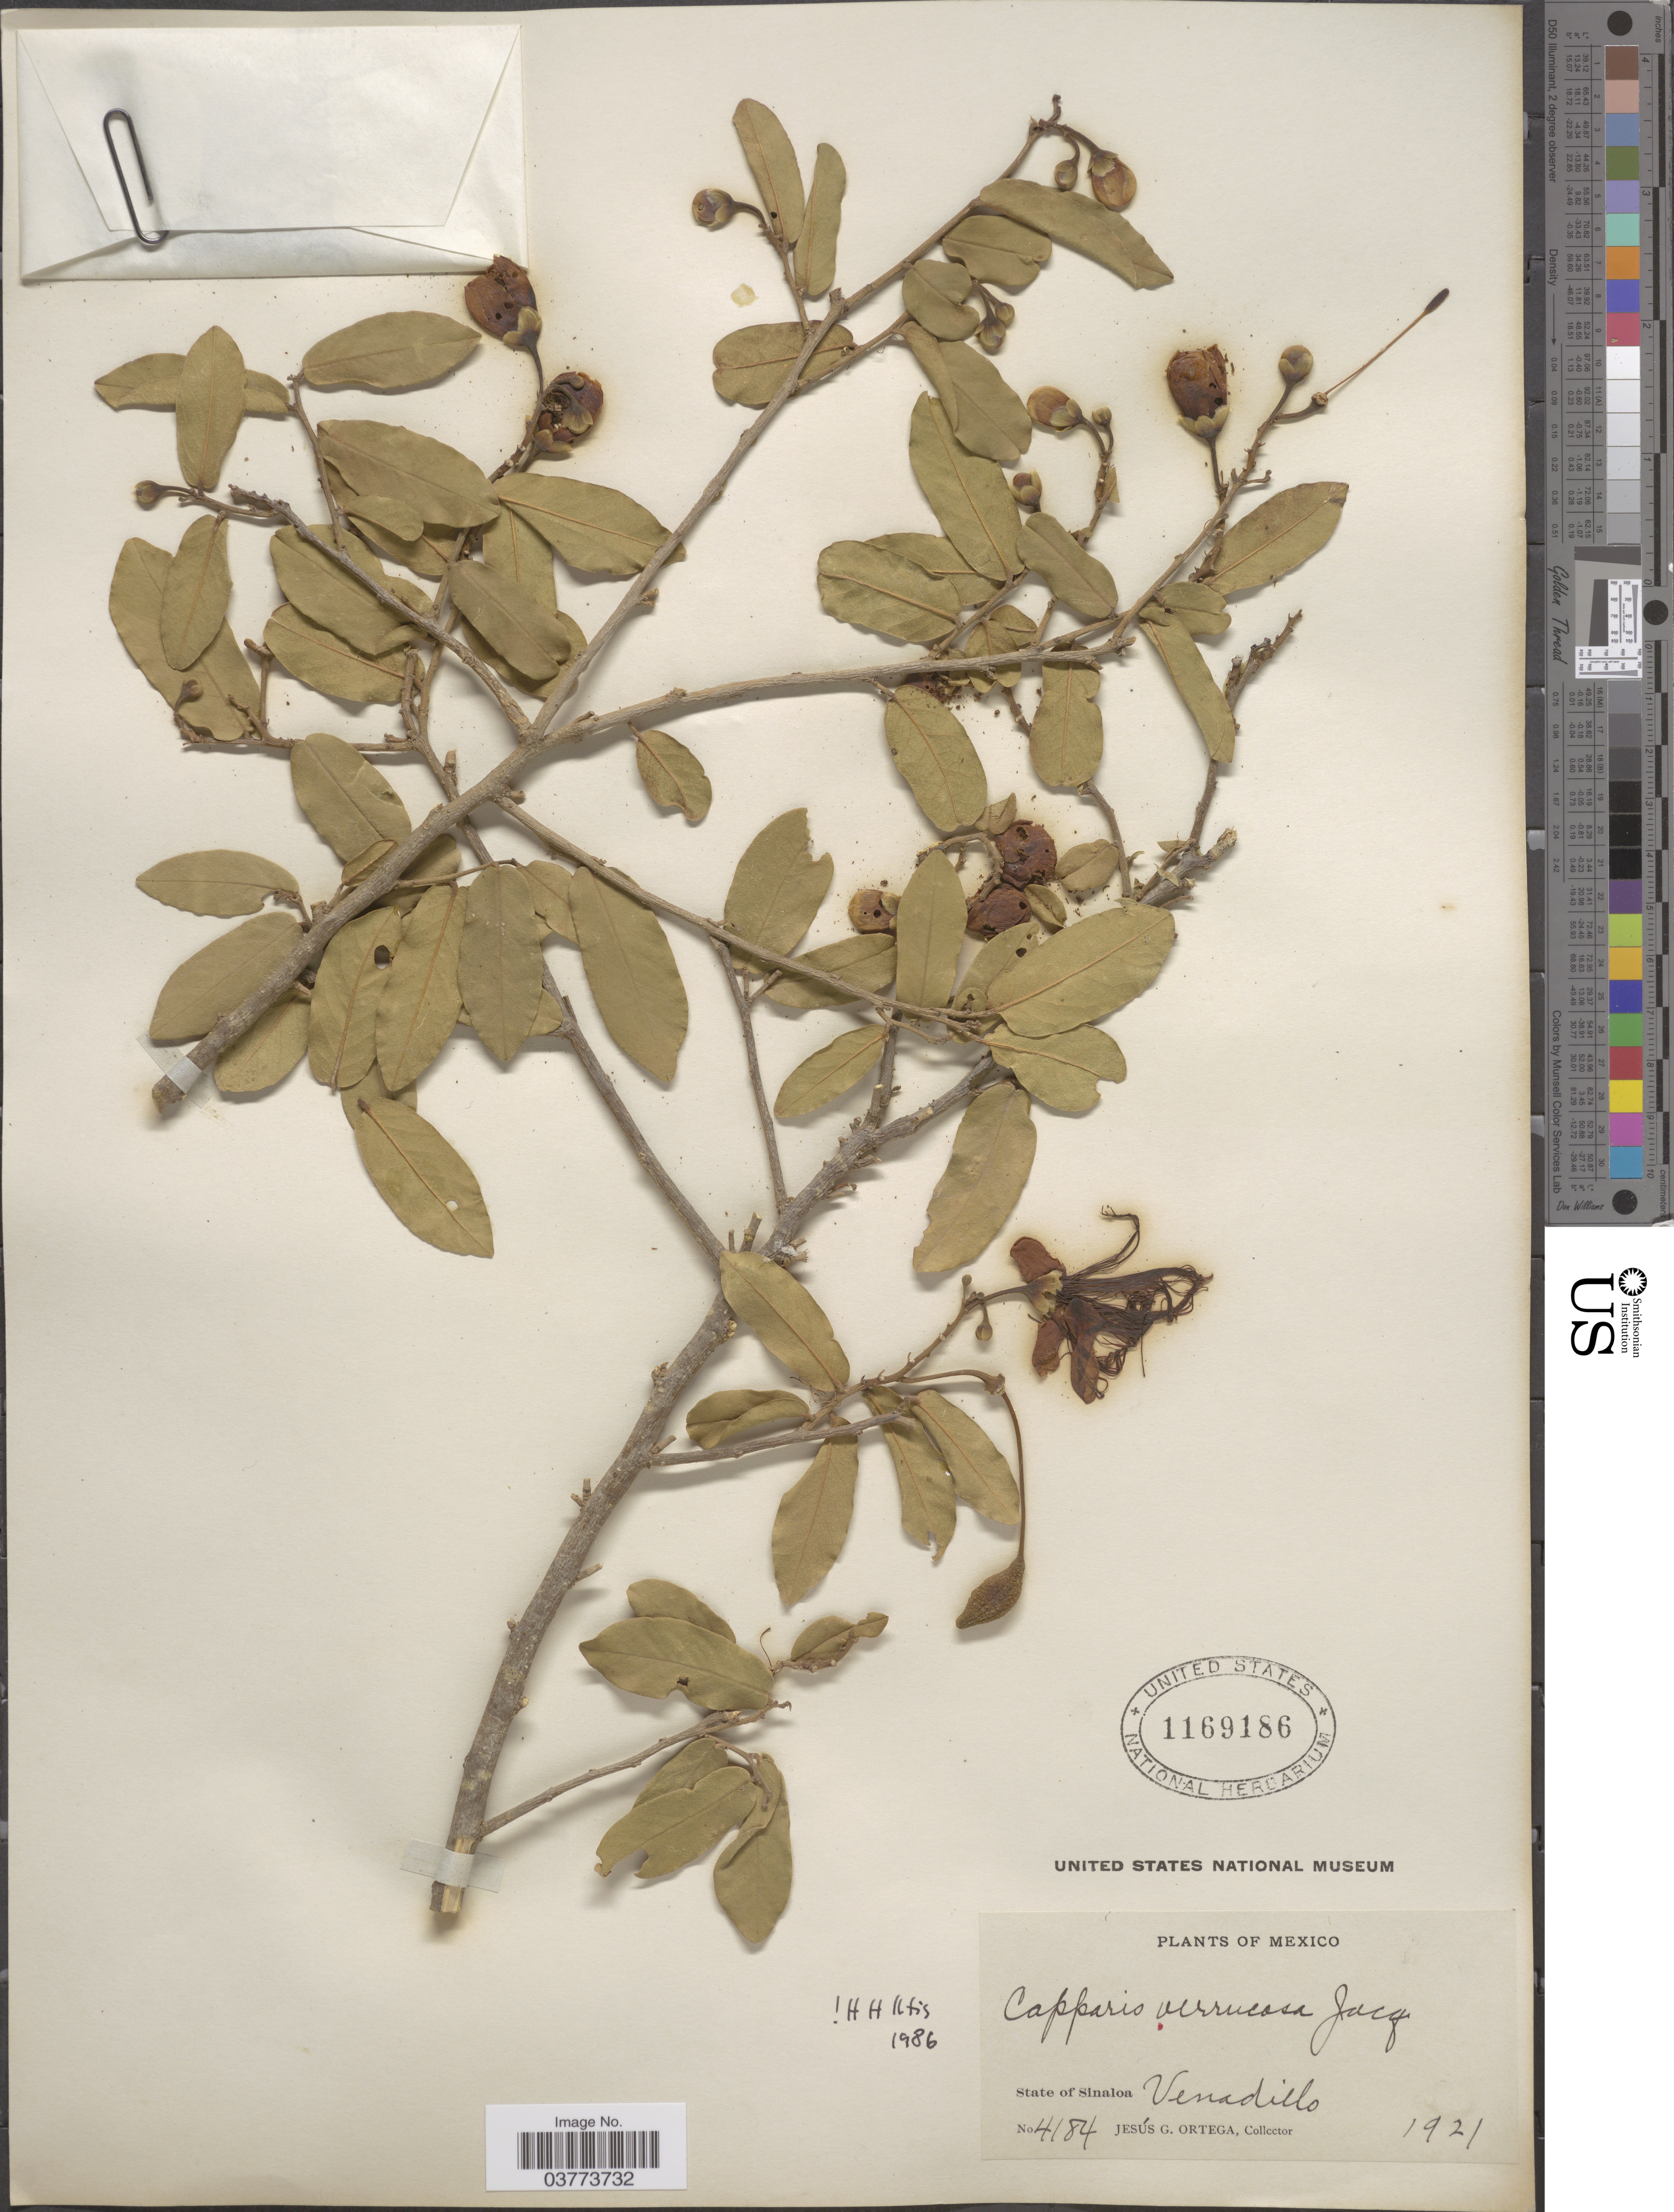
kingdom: Plantae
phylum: Tracheophyta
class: Magnoliopsida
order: Brassicales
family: Capparaceae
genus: Cynophalla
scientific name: Cynophalla verrucosa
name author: (Jacq.) J. Presl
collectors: J. Ortega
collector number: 4184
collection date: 1921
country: Mexico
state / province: Sinaloa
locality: Venadillo.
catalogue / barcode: US 1169186